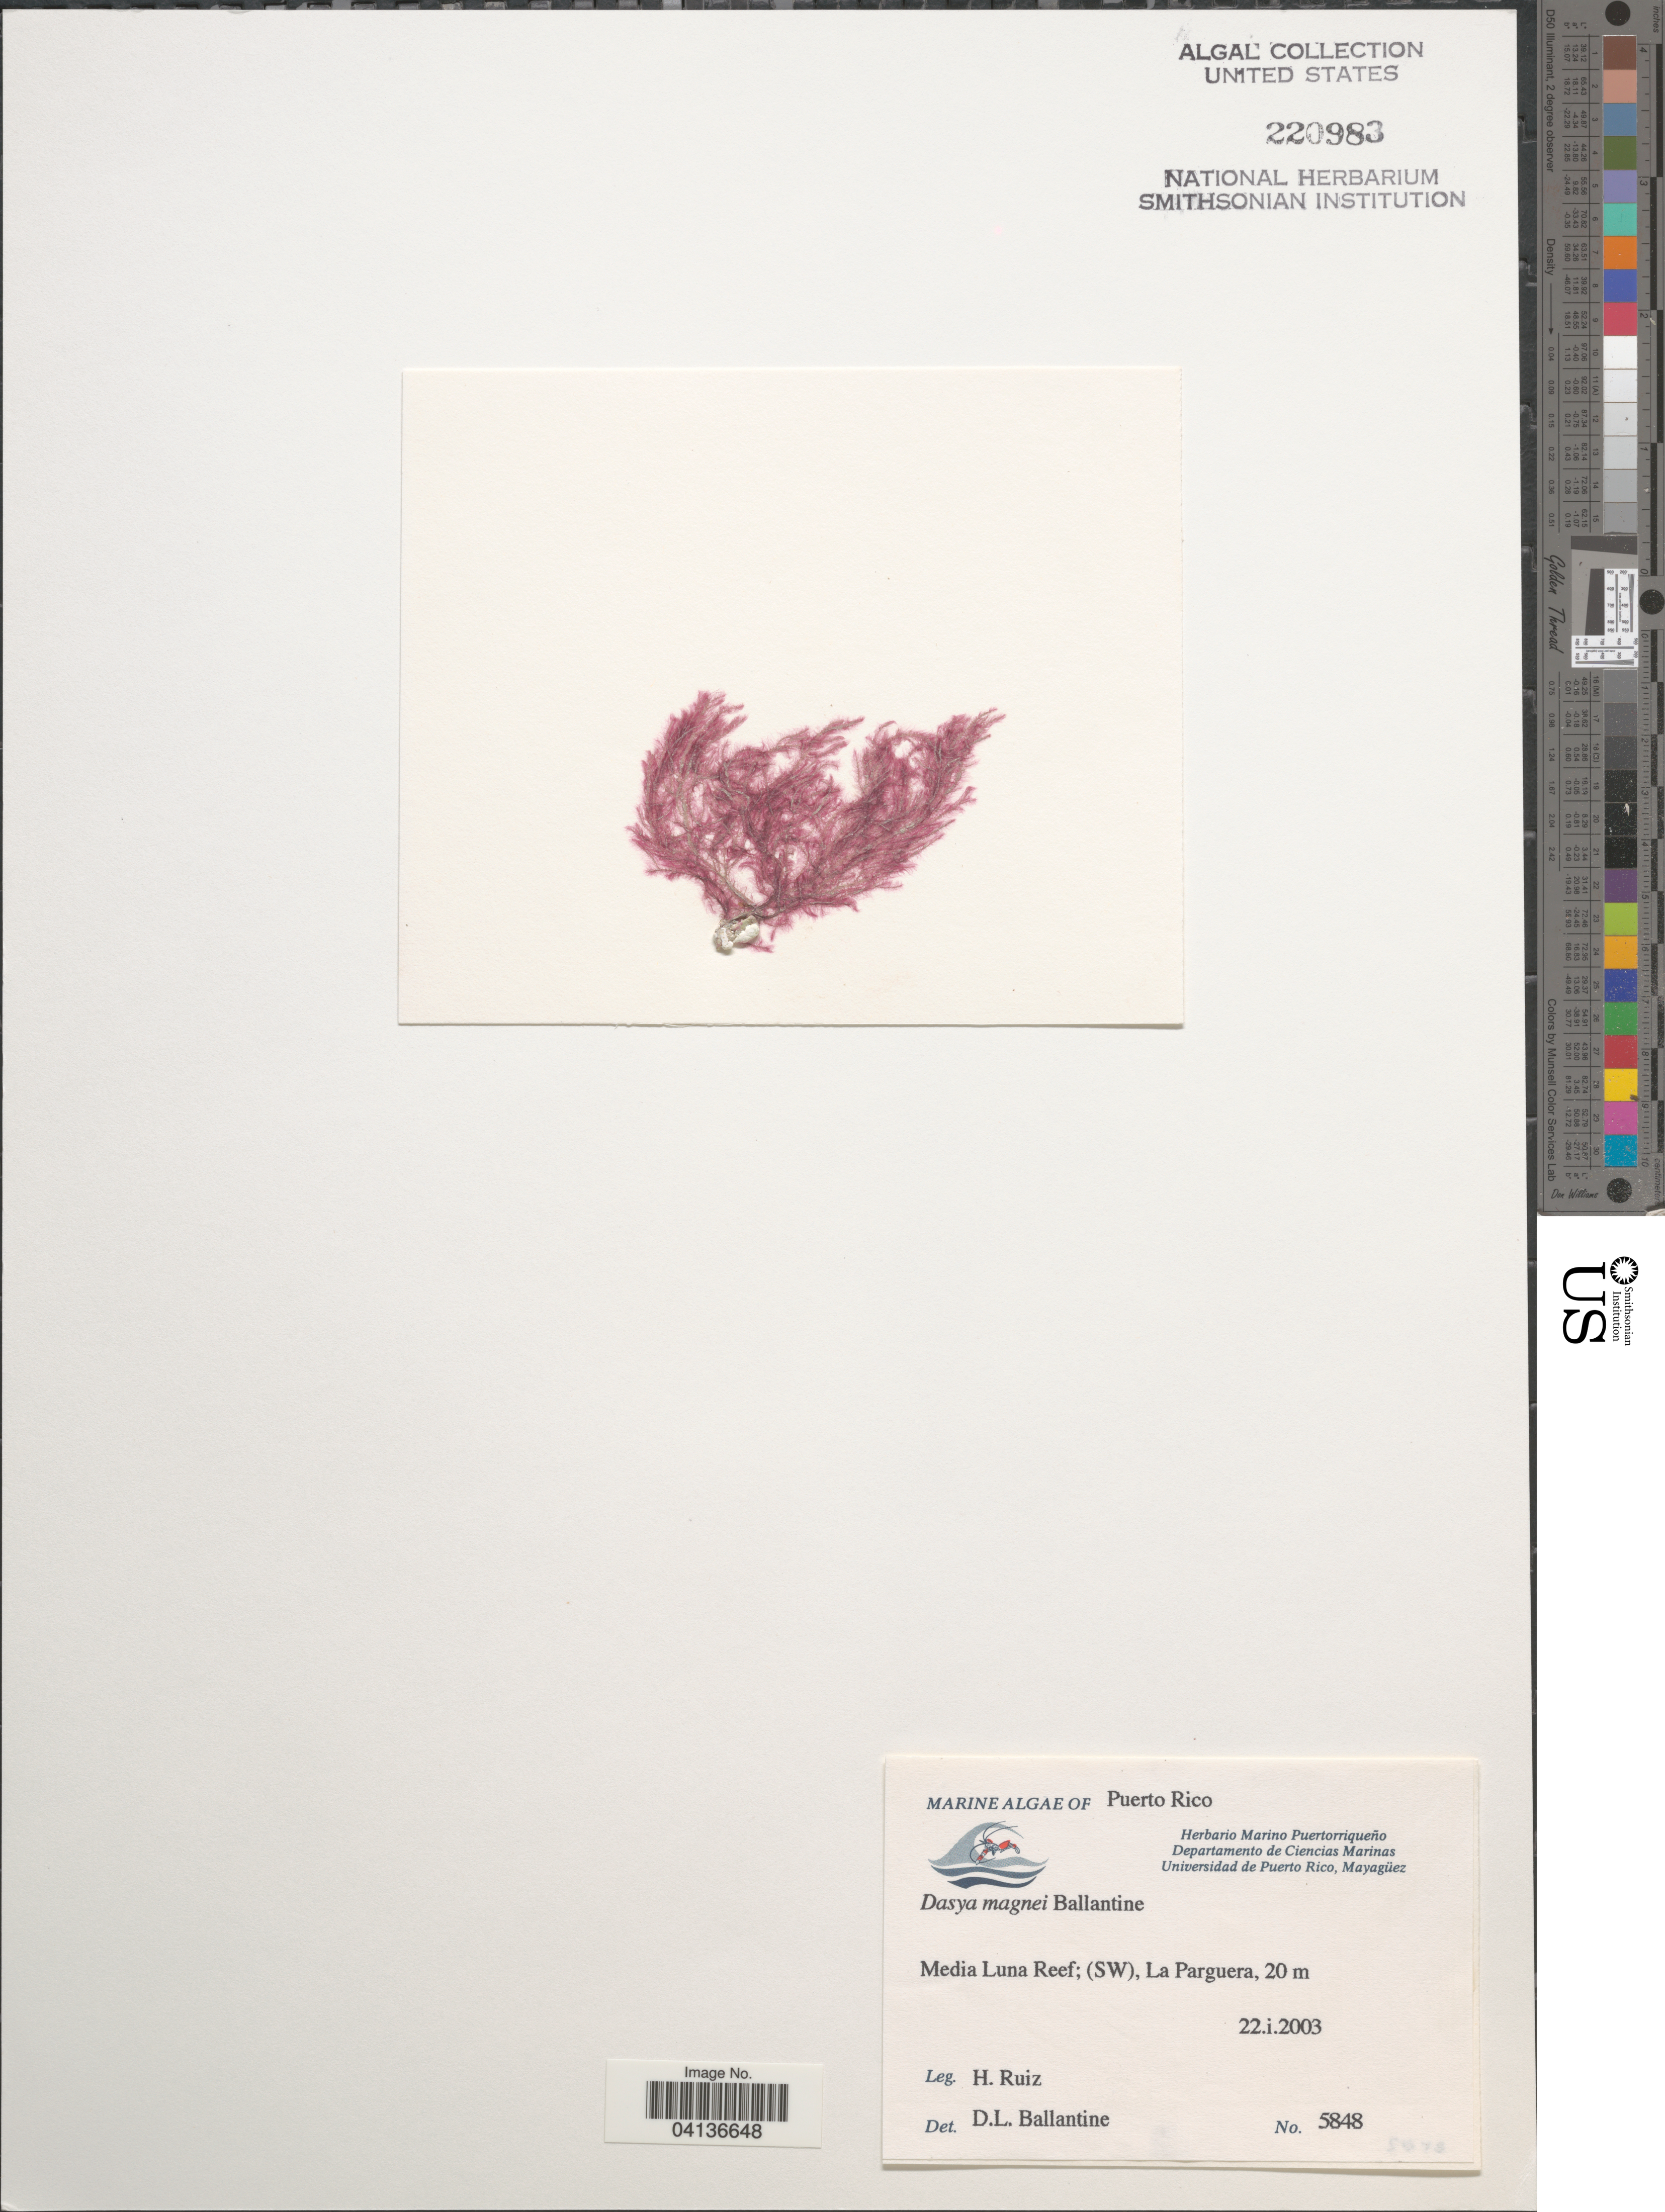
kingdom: Plantae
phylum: Rhodophyta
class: Florideophyceae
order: Ceramiales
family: Dasyaceae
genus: Dasya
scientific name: Dasya magnei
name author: D.L. Ballant.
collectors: H. Ruiz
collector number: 5848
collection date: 2003-01-22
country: Puerto Rico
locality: Media Luna Reef; (SW), La Parguera.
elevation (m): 20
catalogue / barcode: US 220983